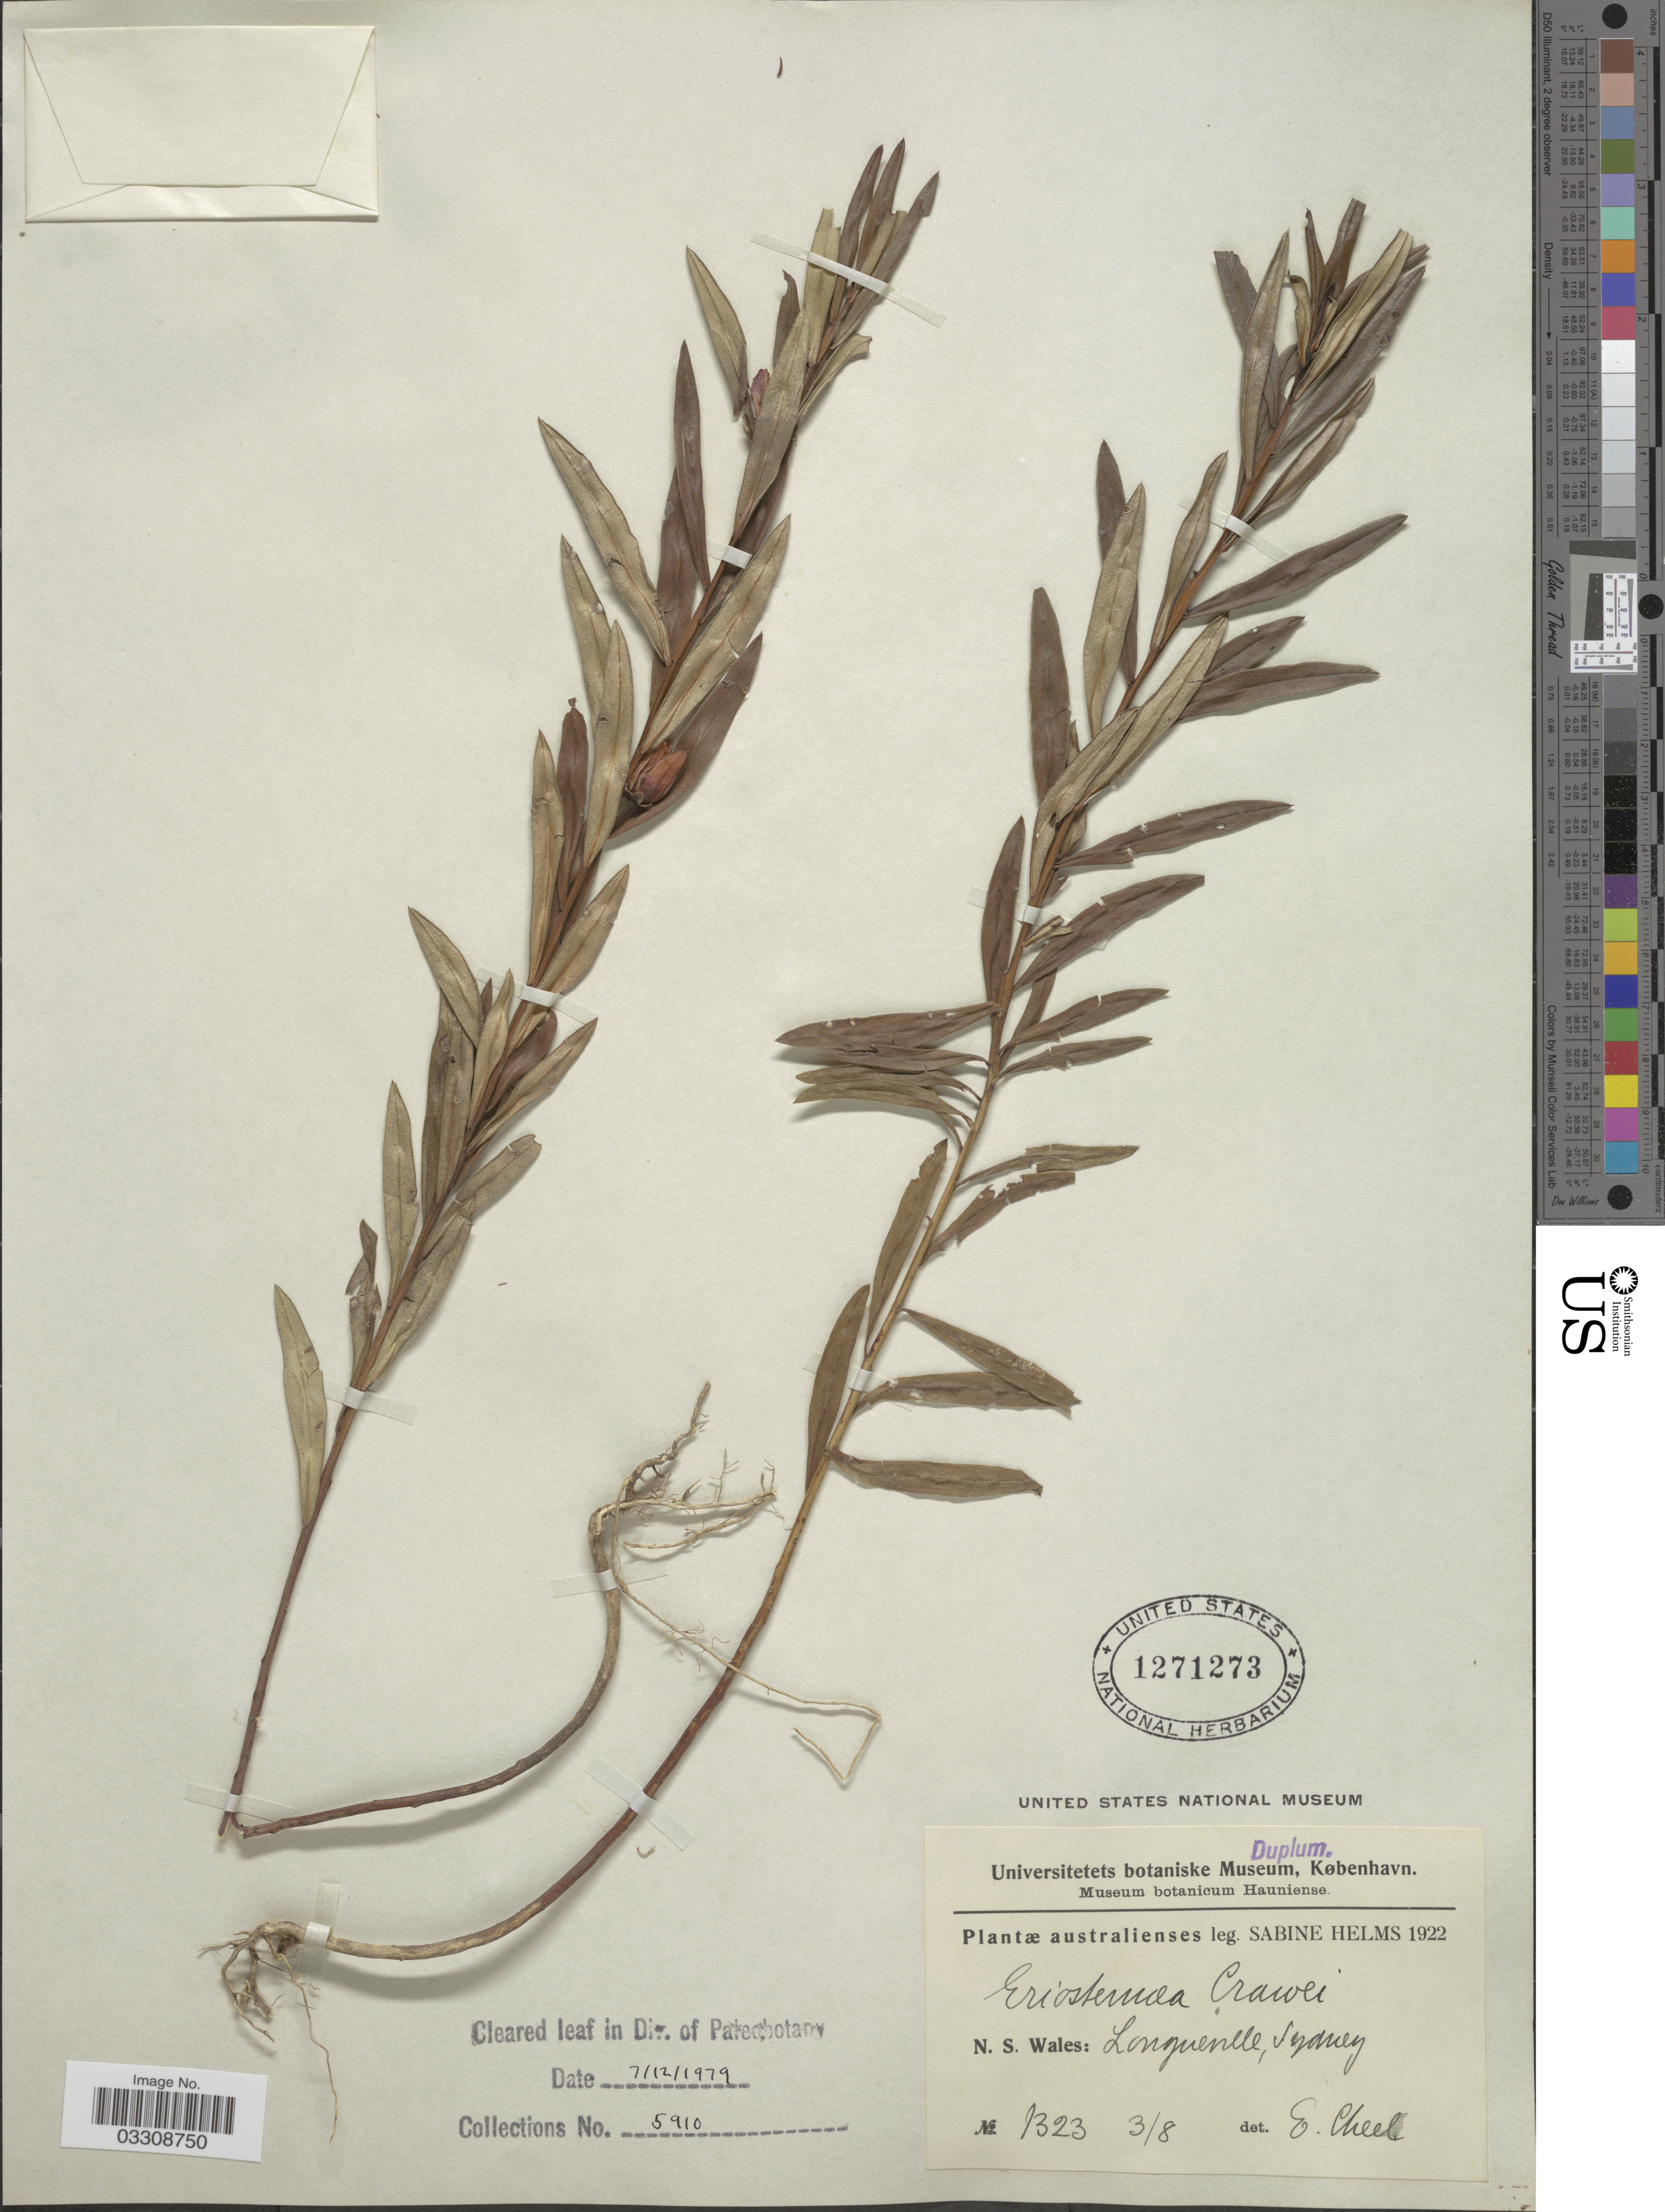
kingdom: Plantae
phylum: Tracheophyta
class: Magnoliopsida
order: Sapindales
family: Rutaceae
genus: Crowea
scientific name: Crowea exalata subsp. exalata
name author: F. Muell.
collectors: S. Helms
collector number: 1323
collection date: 1922-08-03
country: Australia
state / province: New South Wales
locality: Longueville, Sydney.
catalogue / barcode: US 1271273